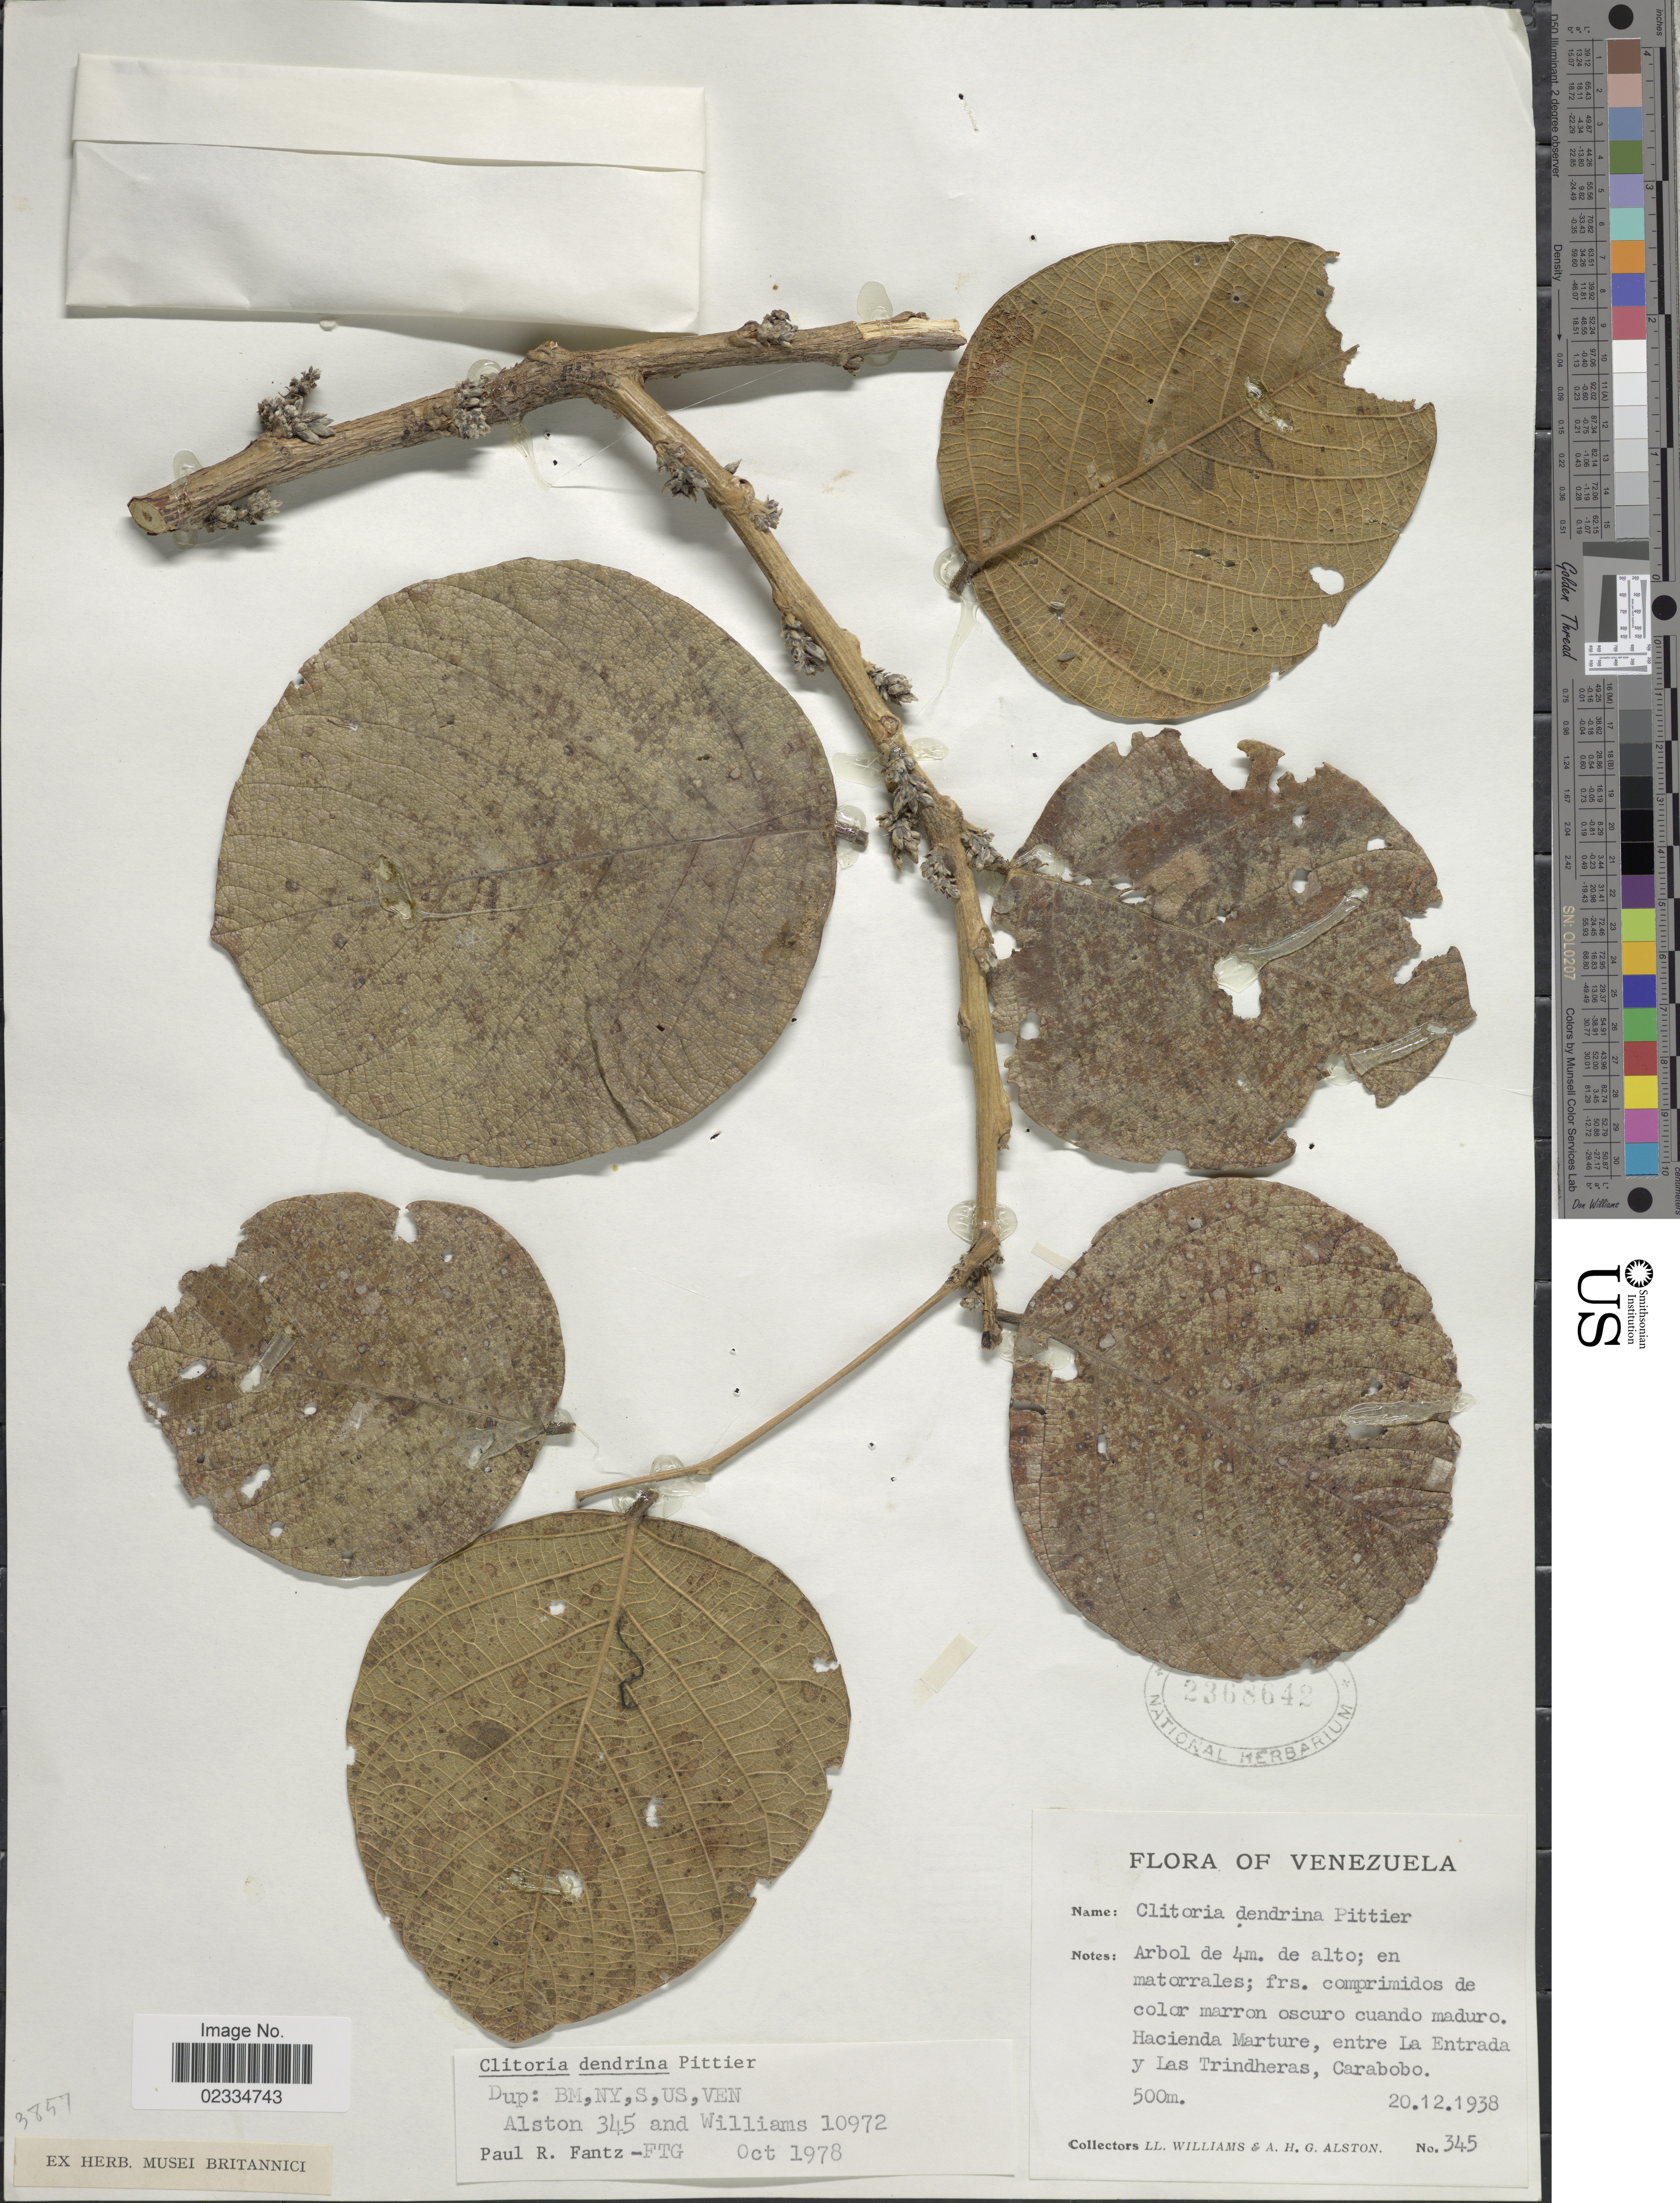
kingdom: Plantae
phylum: Tracheophyta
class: Magnoliopsida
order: Fabales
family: Fabaceae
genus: Clitoria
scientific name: Clitoria dendrina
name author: Pittier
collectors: Ll. Williams & A. H. Alston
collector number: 345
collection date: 1938-12-20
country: Venezuela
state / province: Carabobo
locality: Hacienda Marture, entre La Entrada y Las Trindheras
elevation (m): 500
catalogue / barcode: US 2368642